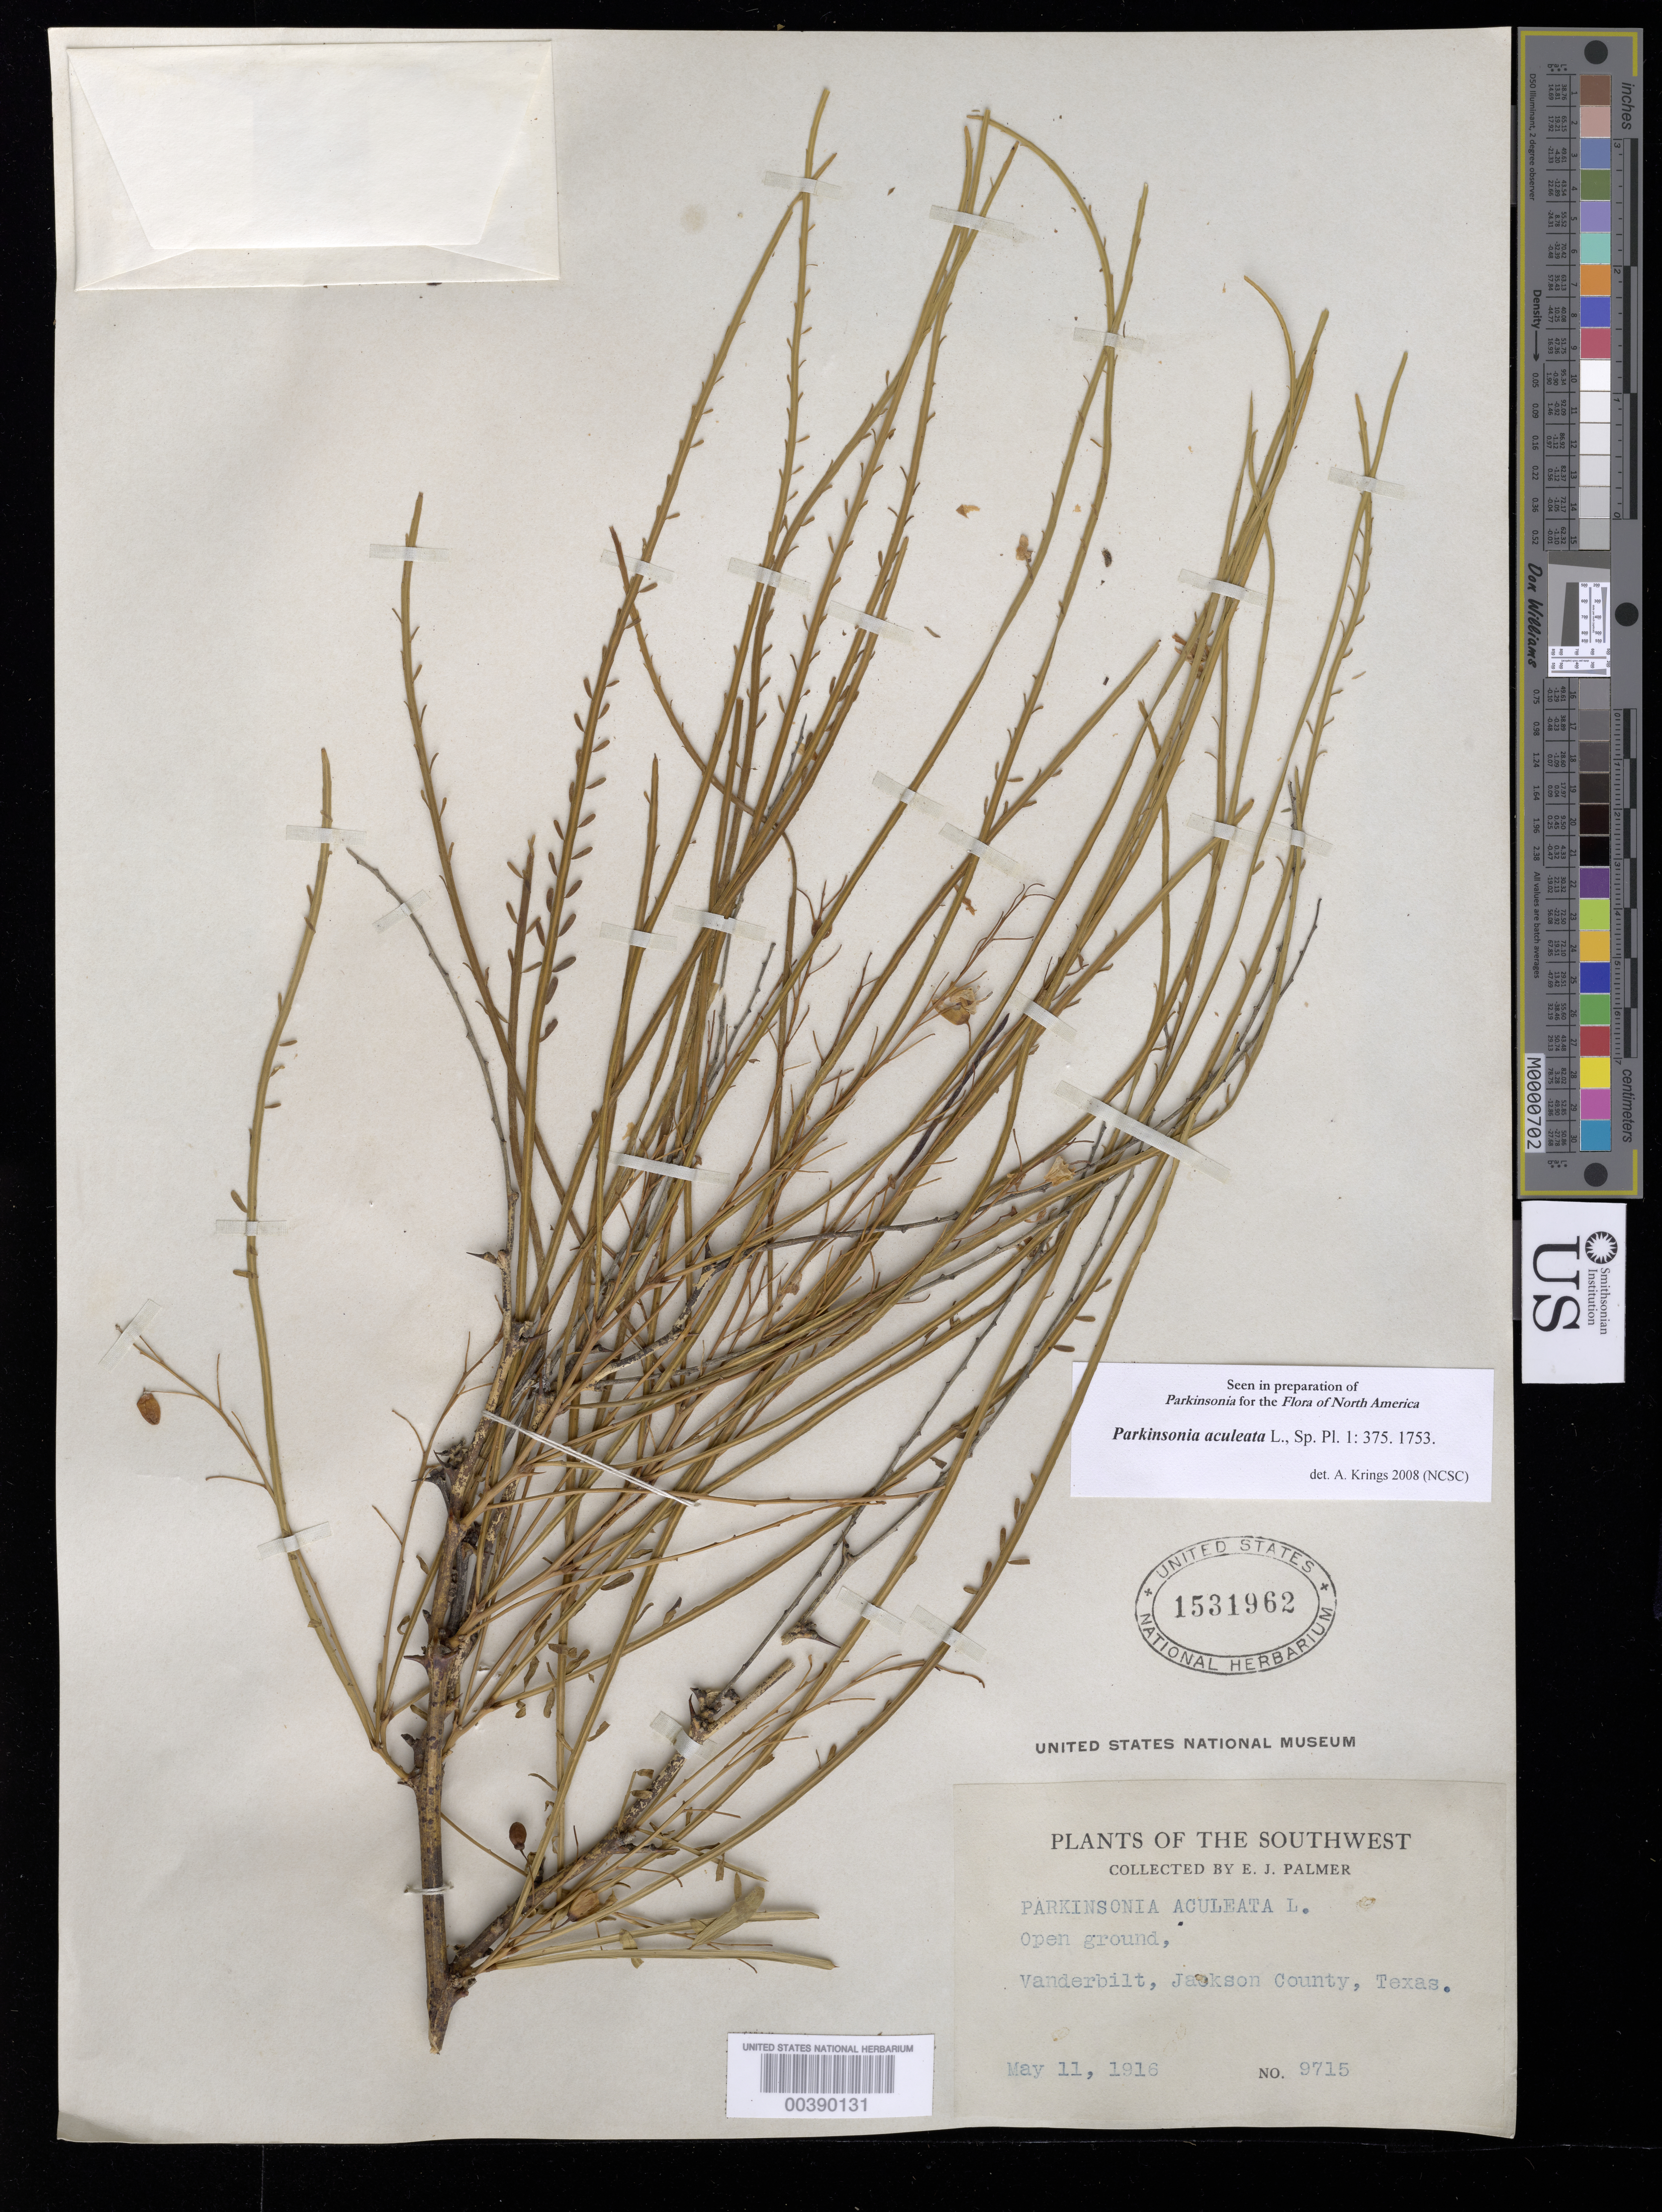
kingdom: Plantae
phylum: Tracheophyta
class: Magnoliopsida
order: Fabales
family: Fabaceae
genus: Parkinsonia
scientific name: Parkinsonia aculeata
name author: L.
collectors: E. J. Palmer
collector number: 9715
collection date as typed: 11 May 1916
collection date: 1916-05-11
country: United States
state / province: Texas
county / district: Jackson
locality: Vanderbilt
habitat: Open ground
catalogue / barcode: US 1531962